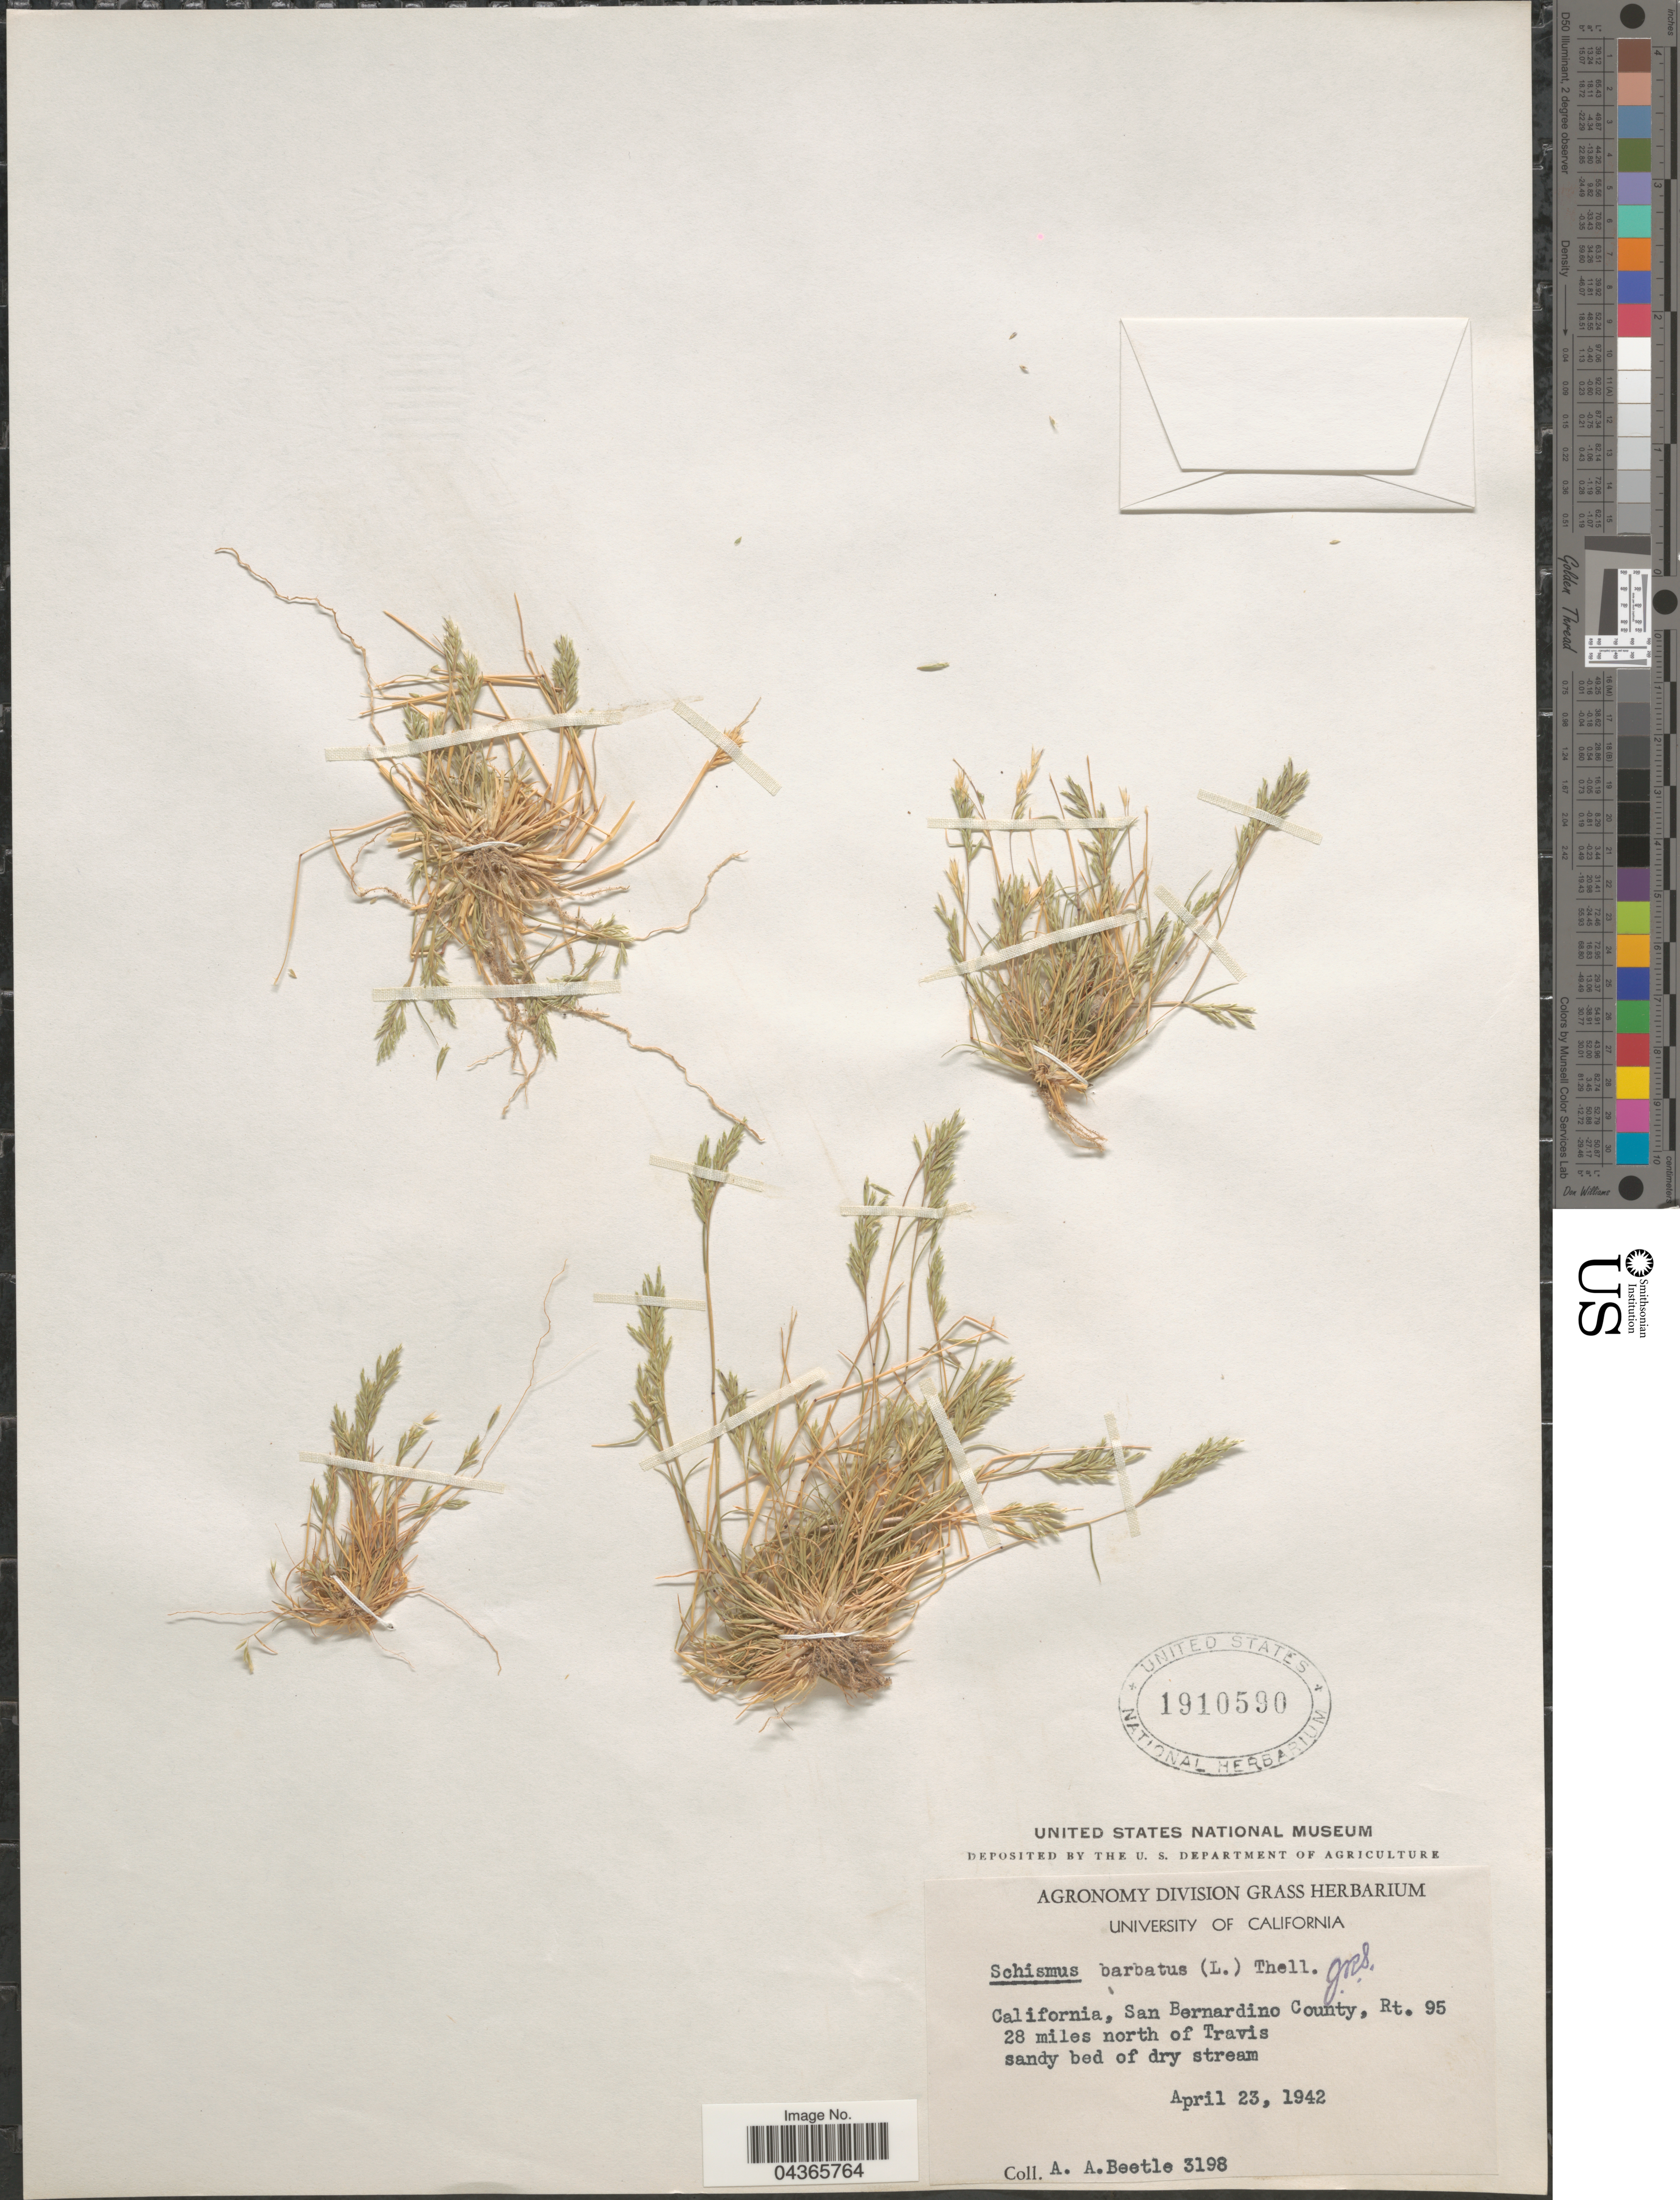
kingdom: Plantae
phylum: Tracheophyta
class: Liliopsida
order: Poales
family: Poaceae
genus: Schismus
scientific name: Schismus barbatus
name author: (L.) Thell.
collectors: A. A. Beetle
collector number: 3198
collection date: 1942-04-23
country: United States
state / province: California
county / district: San Bernardino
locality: San Bernardino County, Rt. 95 28 miles north of Travis.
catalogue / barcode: US 1910590